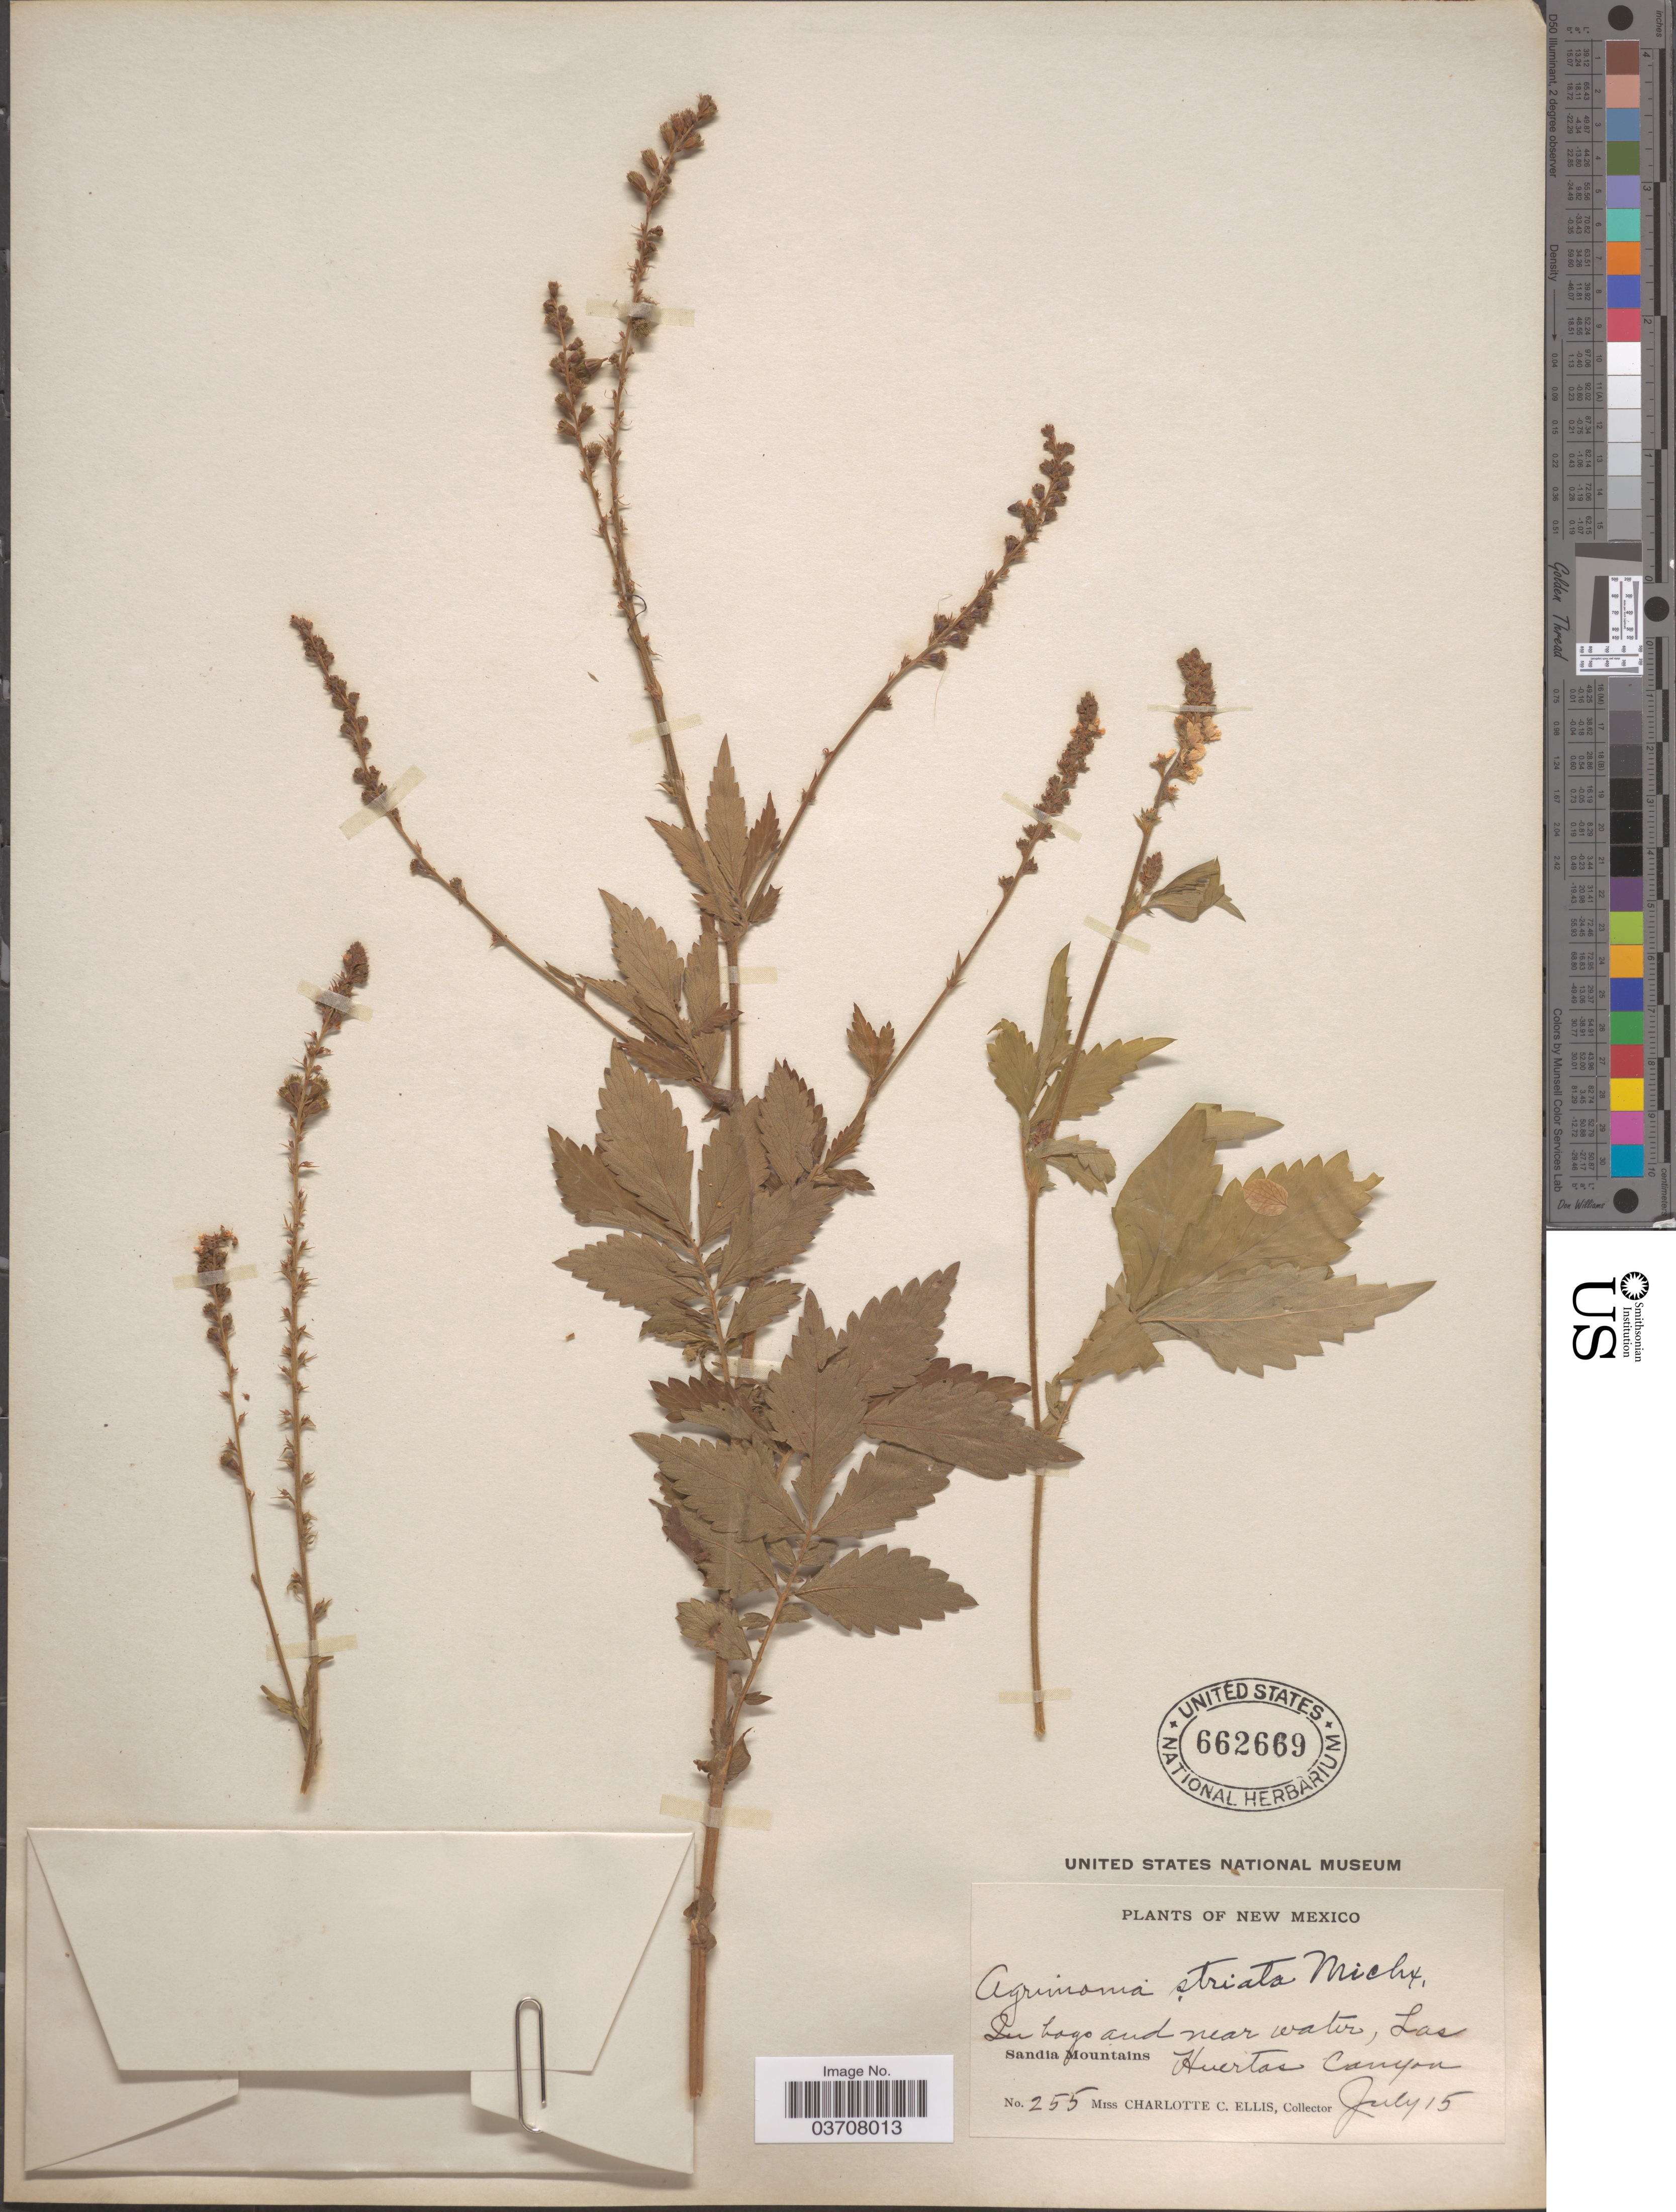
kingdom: Plantae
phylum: Tracheophyta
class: Magnoliopsida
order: Rosales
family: Rosaceae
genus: Agrimonia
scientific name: Agrimonia striata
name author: Michx.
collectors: C. C. Ellis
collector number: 255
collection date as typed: Transcribed d/m/y: /7/15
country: United States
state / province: New Mexico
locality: In bogs and near water, Las Huertas Canyon. Sandia Mountains.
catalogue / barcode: US 662669